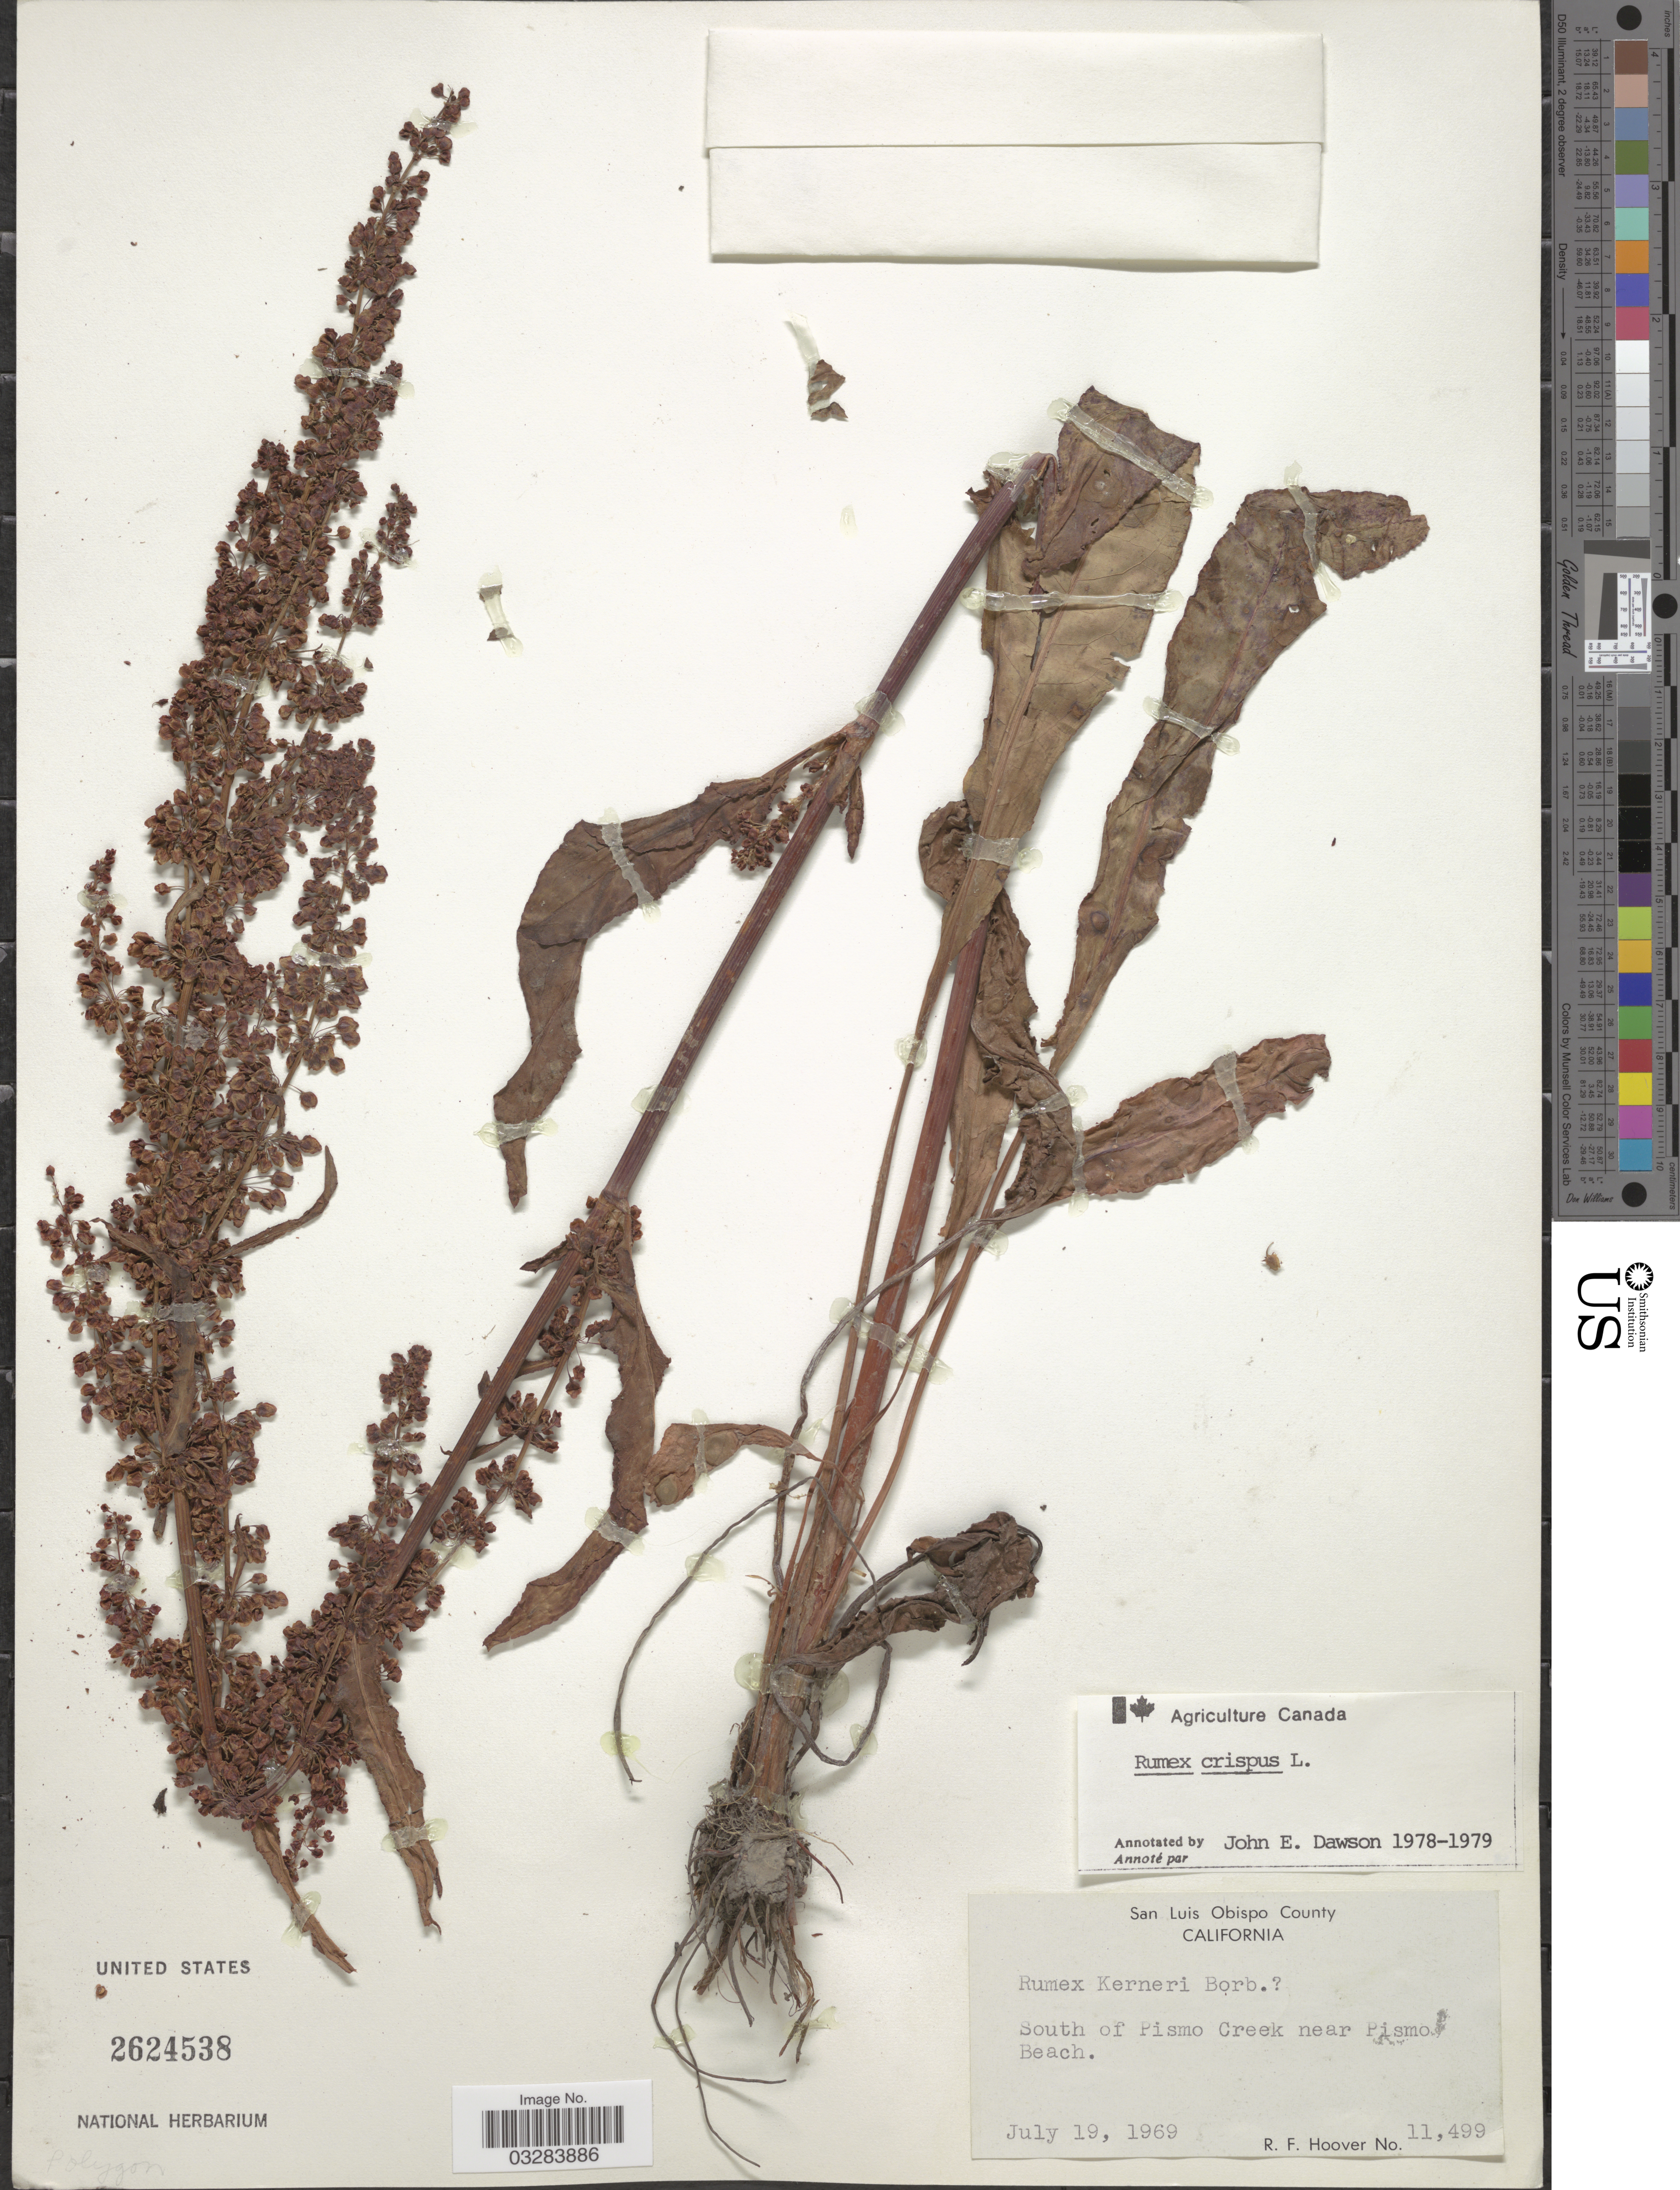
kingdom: Plantae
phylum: Tracheophyta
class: Magnoliopsida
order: Caryophyllales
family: Polygonaceae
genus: Rumex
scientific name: Rumex crispus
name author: L.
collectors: R. F. Hoover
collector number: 11499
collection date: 1969-07-19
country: United States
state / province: California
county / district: San Luis Obispo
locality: San Luis Obispo County. South of Pismo Creek near Pismo Beach.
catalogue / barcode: US 2624538